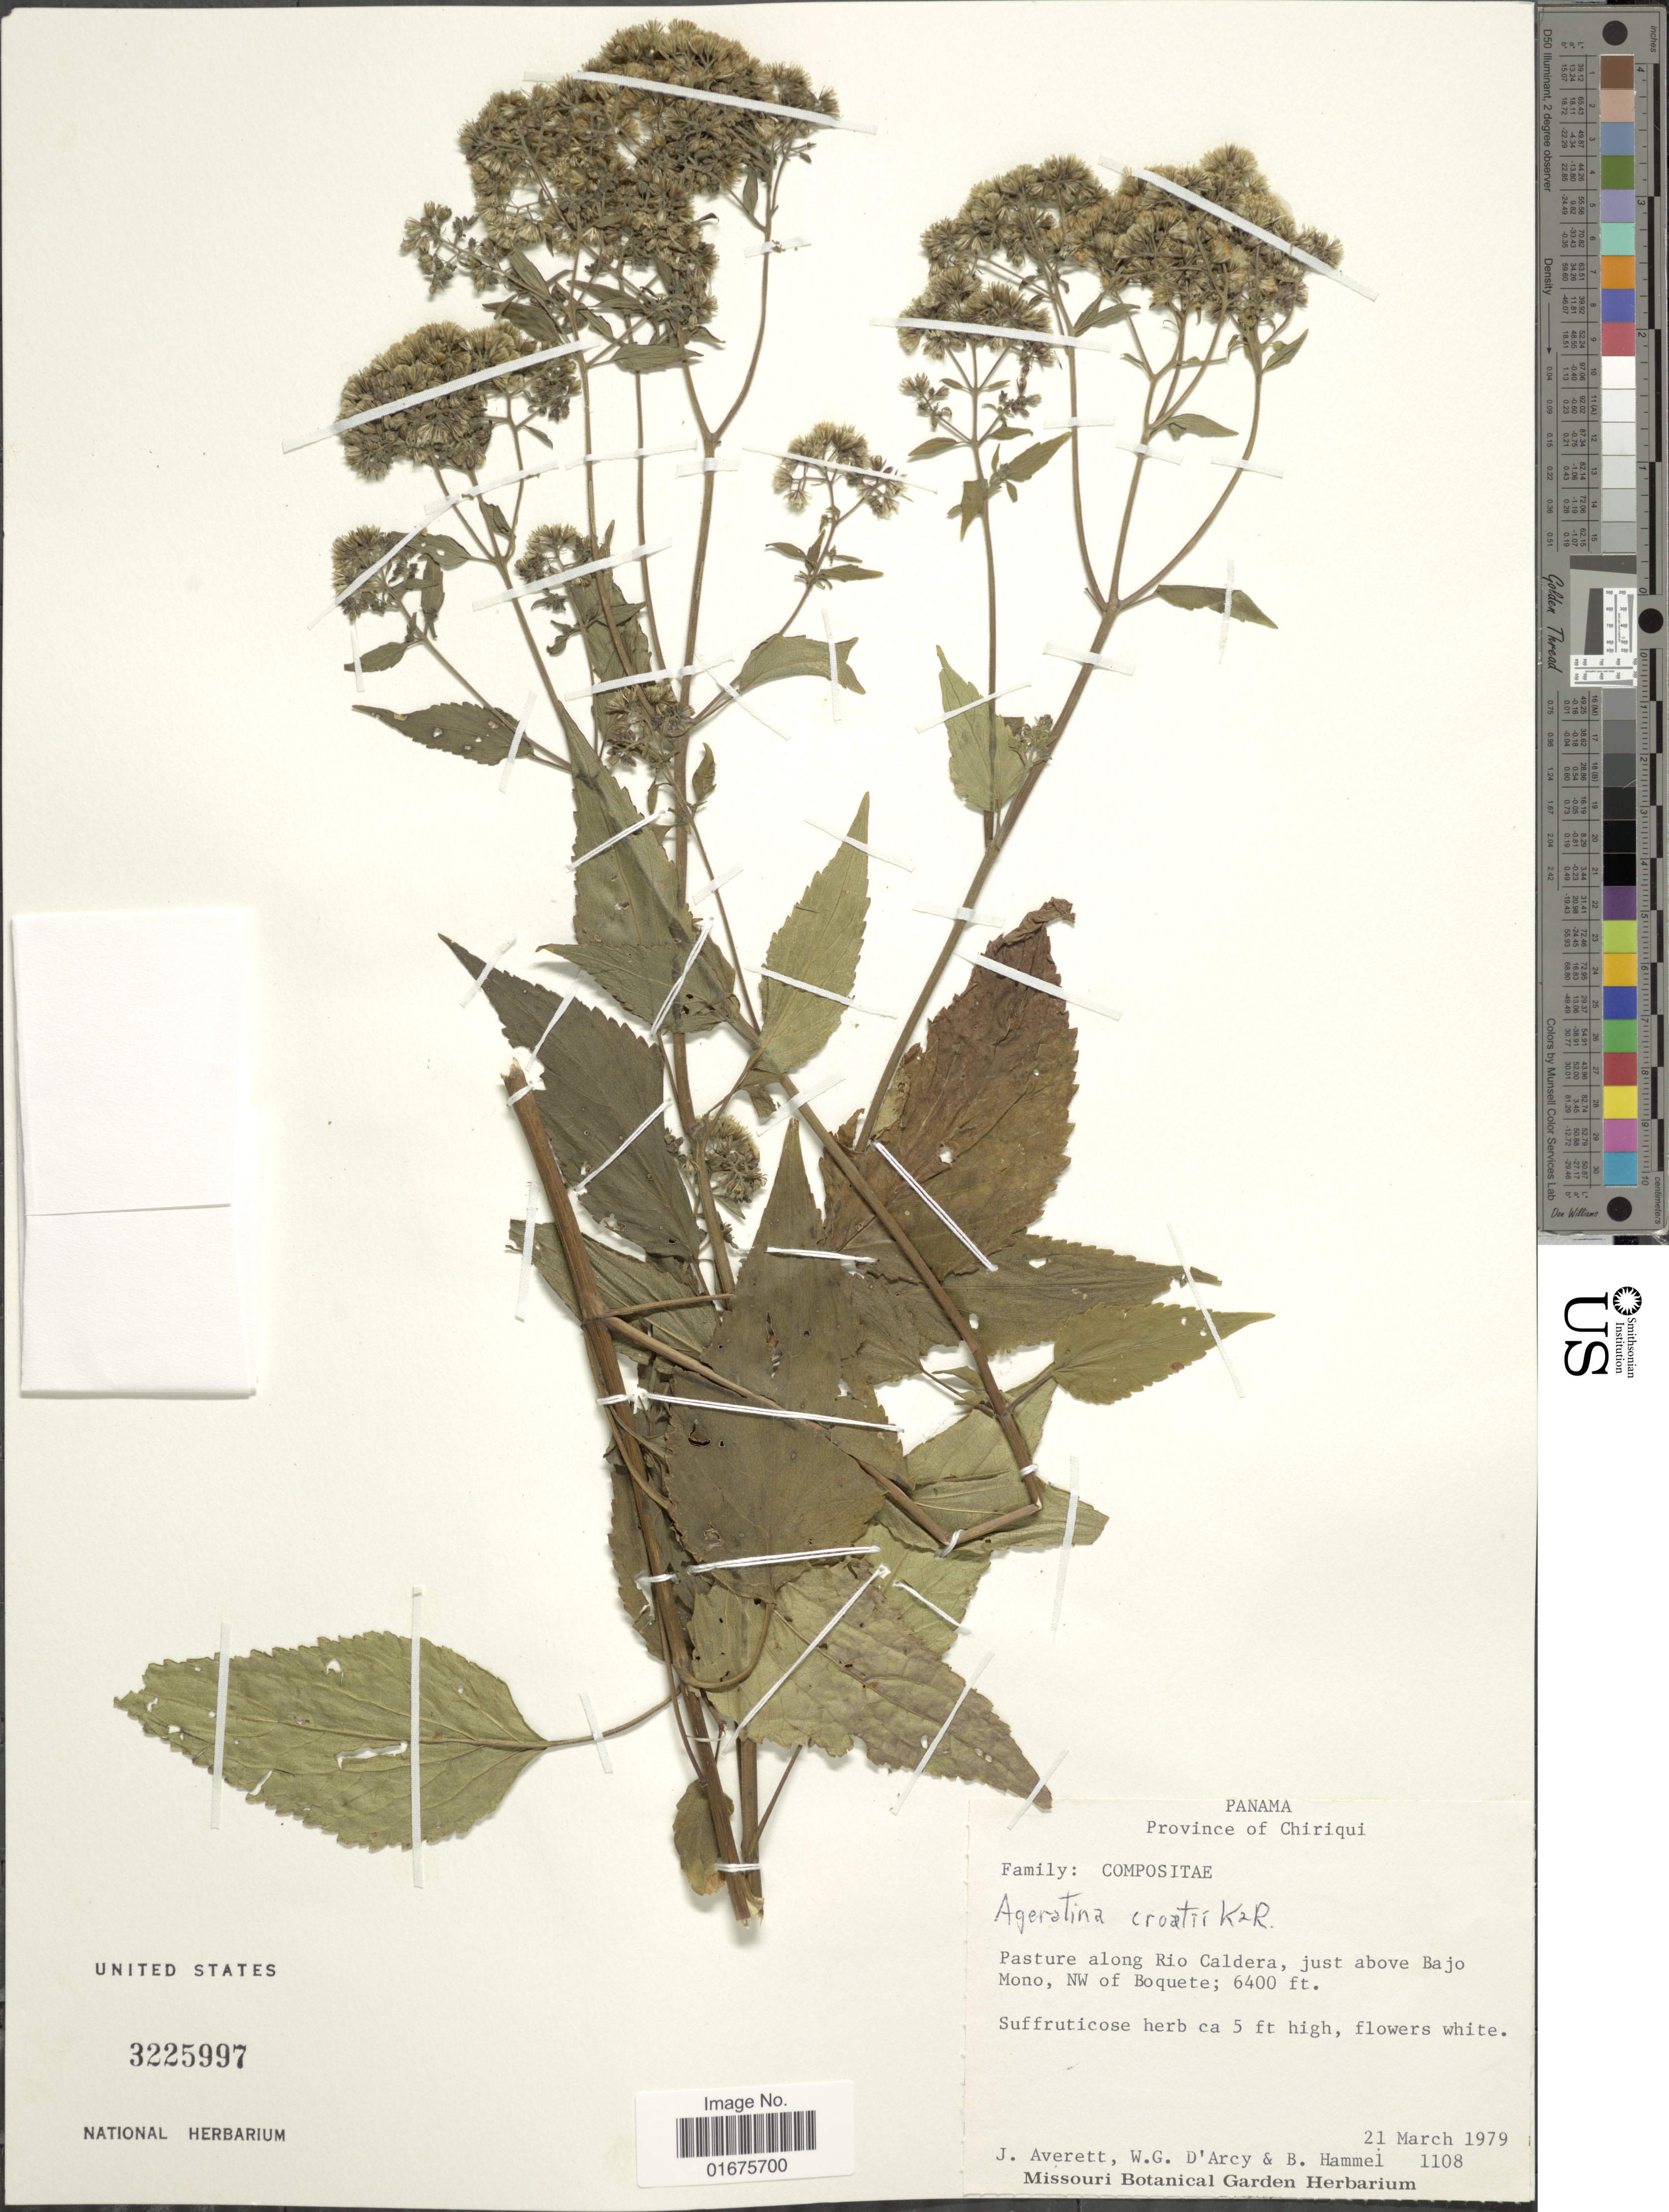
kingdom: Plantae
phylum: Tracheophyta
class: Magnoliopsida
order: Asterales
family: Asteraceae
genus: Ageratina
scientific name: Ageratina croatii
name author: R.M. King & H. Rob.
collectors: J. Averett, W. G. D'Arcy & B. Hammel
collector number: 1108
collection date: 1979-03-21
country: Panama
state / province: Chiriqui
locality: Pasture along Rio Caldera, just above Bajo Mono, NW of Boquete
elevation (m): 1951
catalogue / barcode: US 3225997